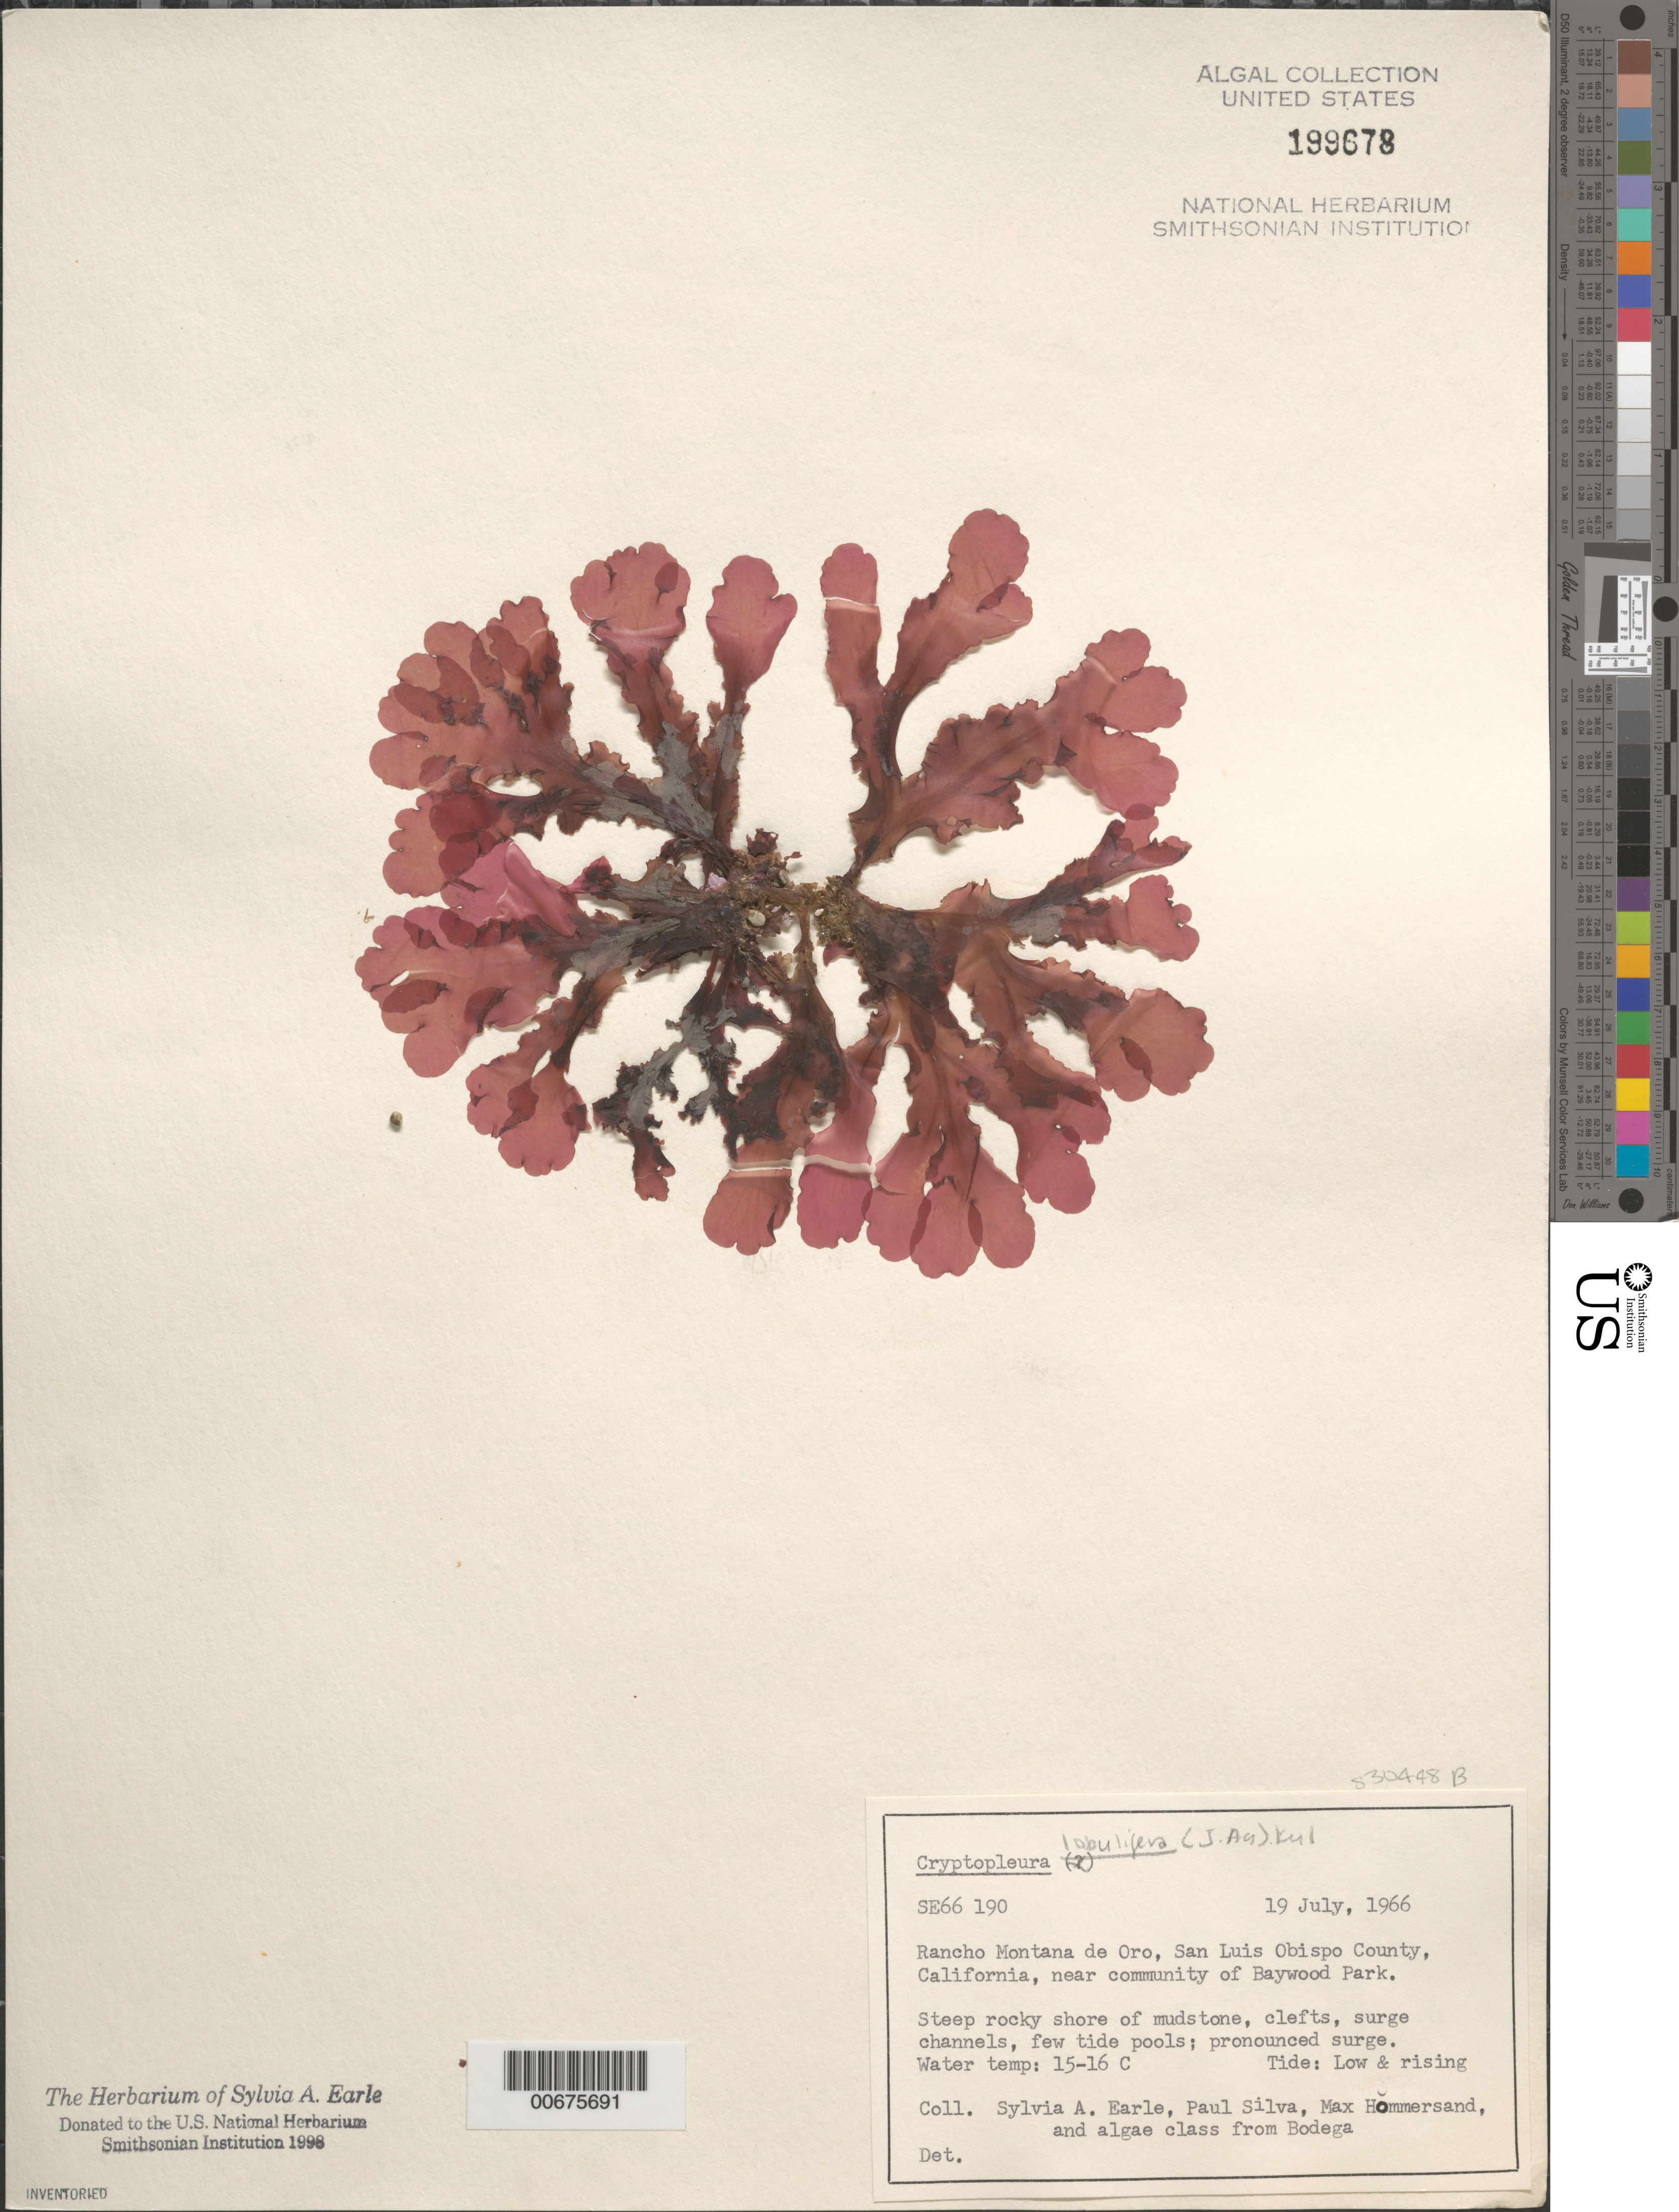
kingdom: Plantae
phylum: Rhodophyta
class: Florideophyceae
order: Ceramiales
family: Delesseriaceae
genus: Cryptopleura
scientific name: Cryptopleura lobulifera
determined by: Morrill, J.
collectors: S. A. Earle, P. C. Silva, M. H. Hommersand & Bodega Algae Class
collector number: SE 66190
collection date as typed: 19 Jul 1966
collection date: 1966-07-19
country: United States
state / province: California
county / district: San Luis Obispo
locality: Rancho Montana de Oro, near Baywood Park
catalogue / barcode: US 199678